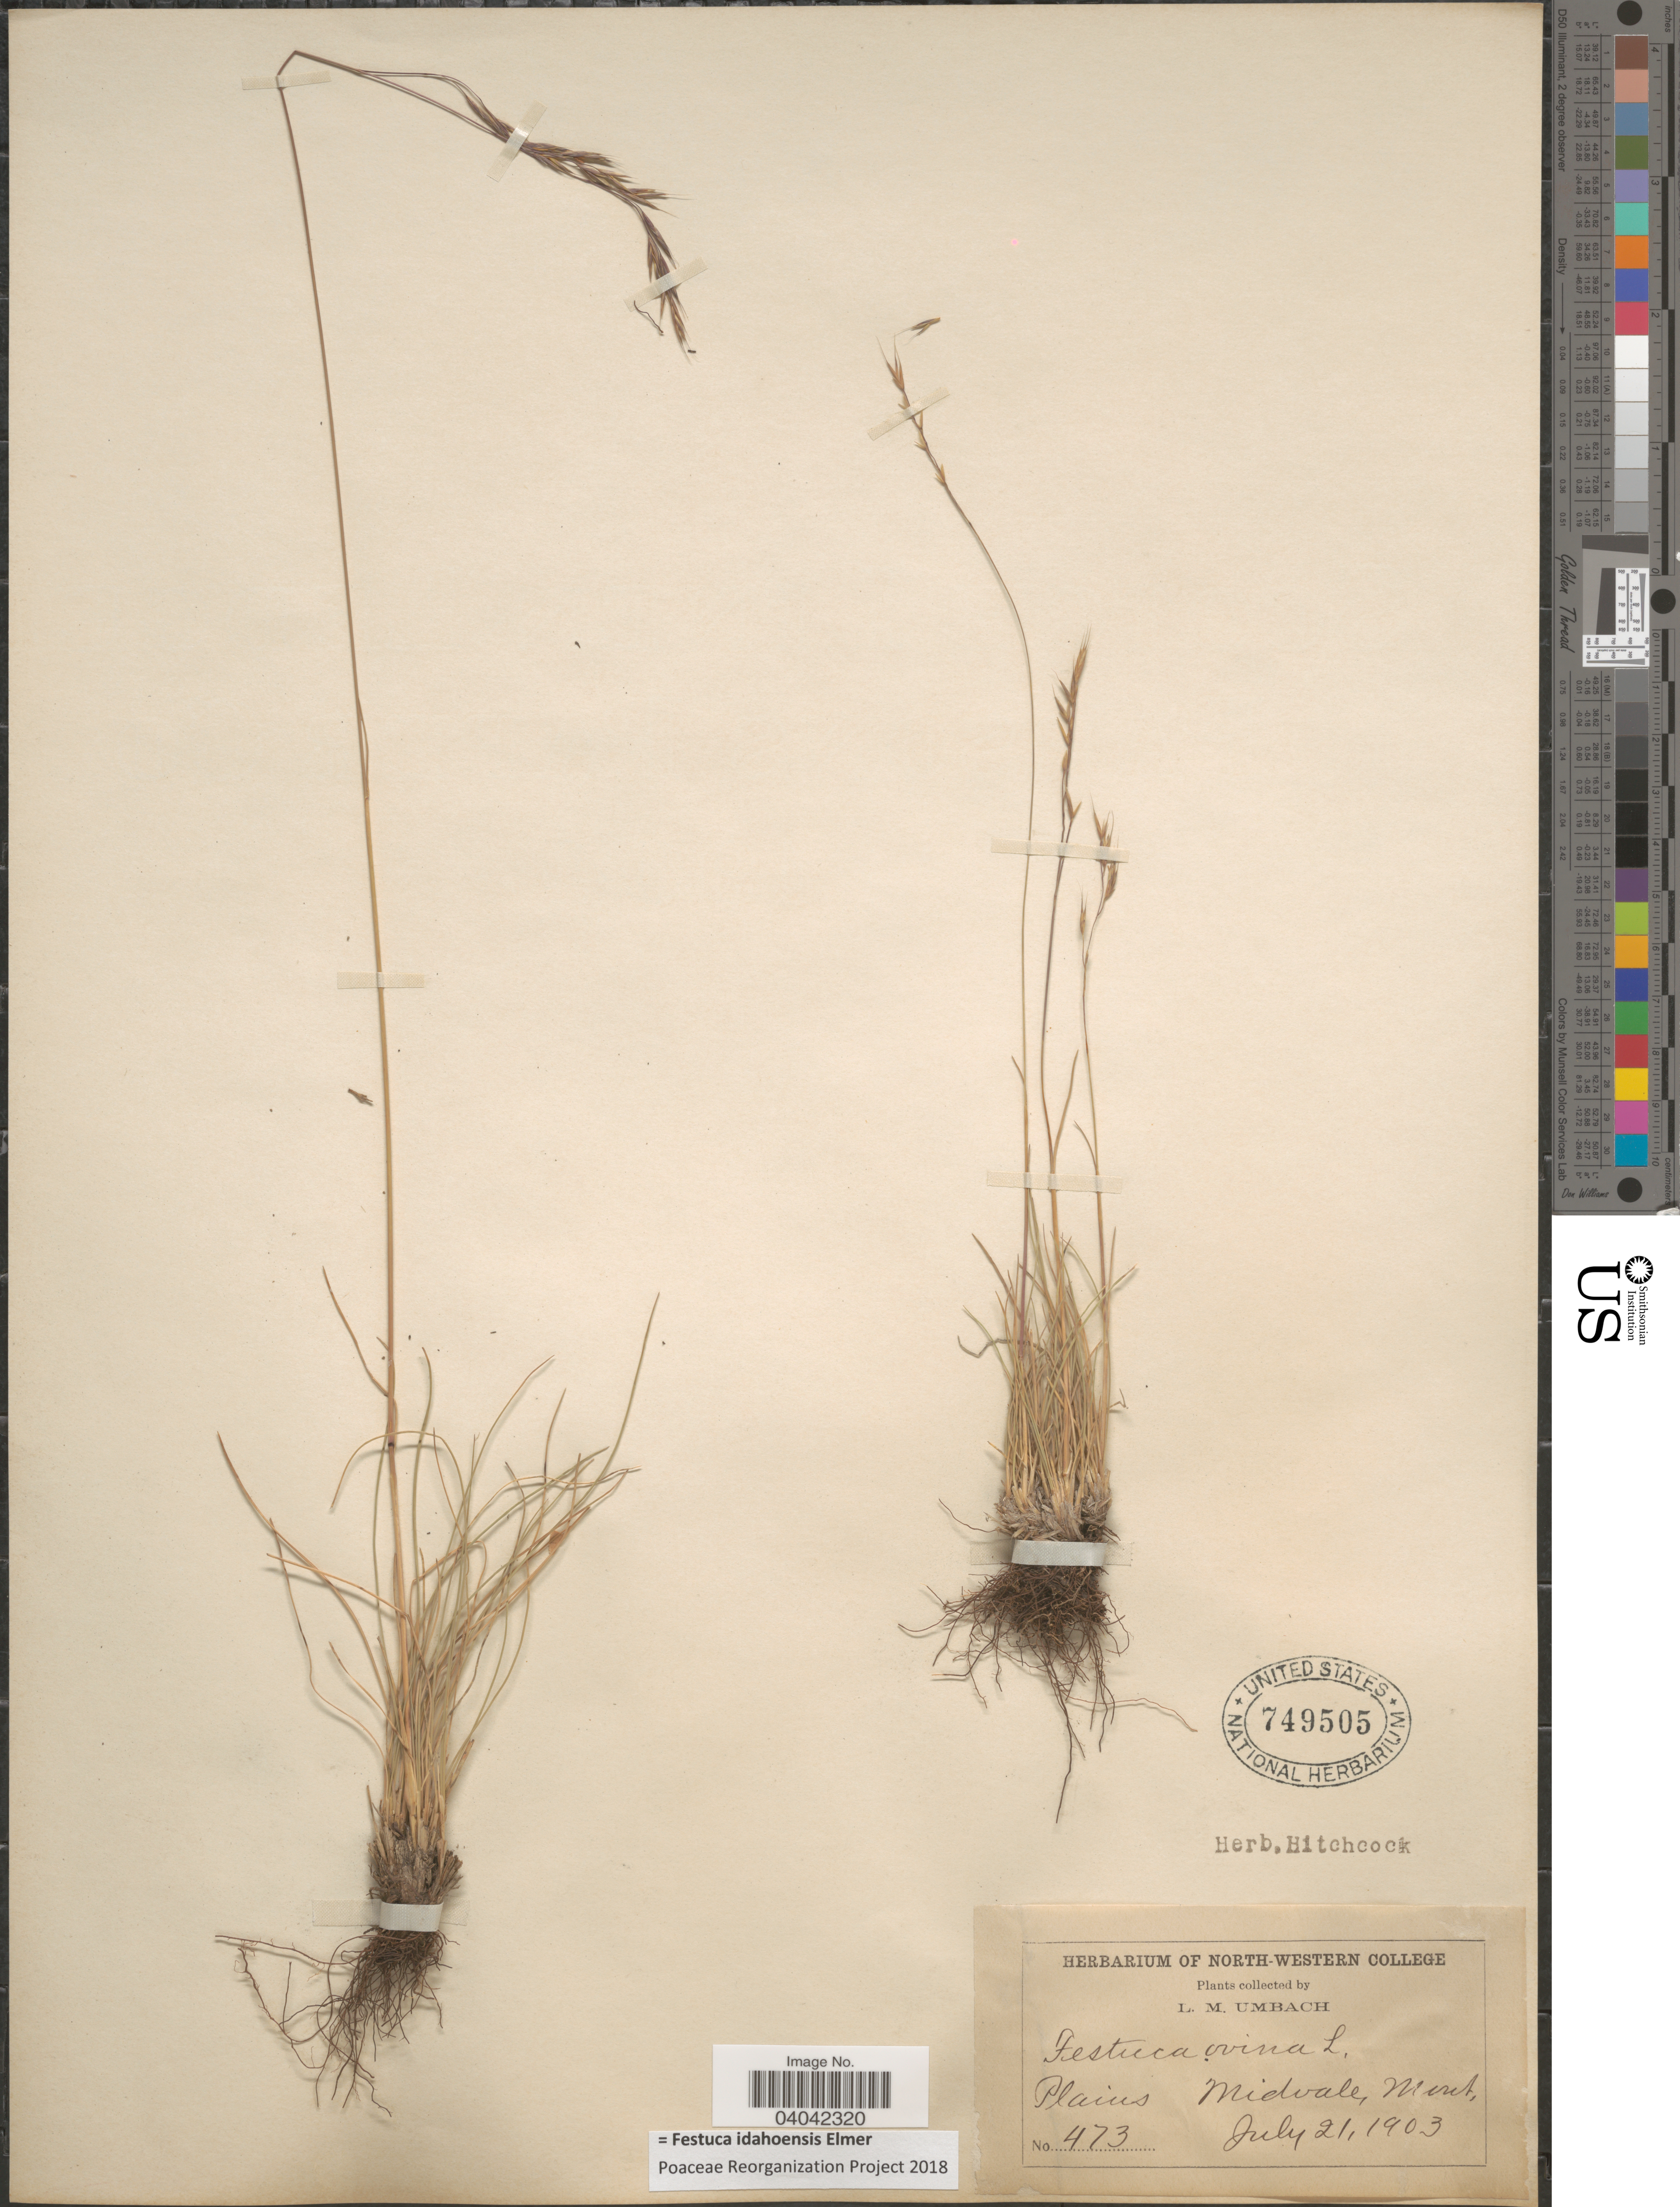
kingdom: Plantae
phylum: Tracheophyta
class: Liliopsida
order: Poales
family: Poaceae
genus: Festuca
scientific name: Festuca idahoensis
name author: Elmer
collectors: L. M. Umbach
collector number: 473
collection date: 1903-07-21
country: United States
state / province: Montana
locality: Plains Midvale.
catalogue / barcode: US 749505